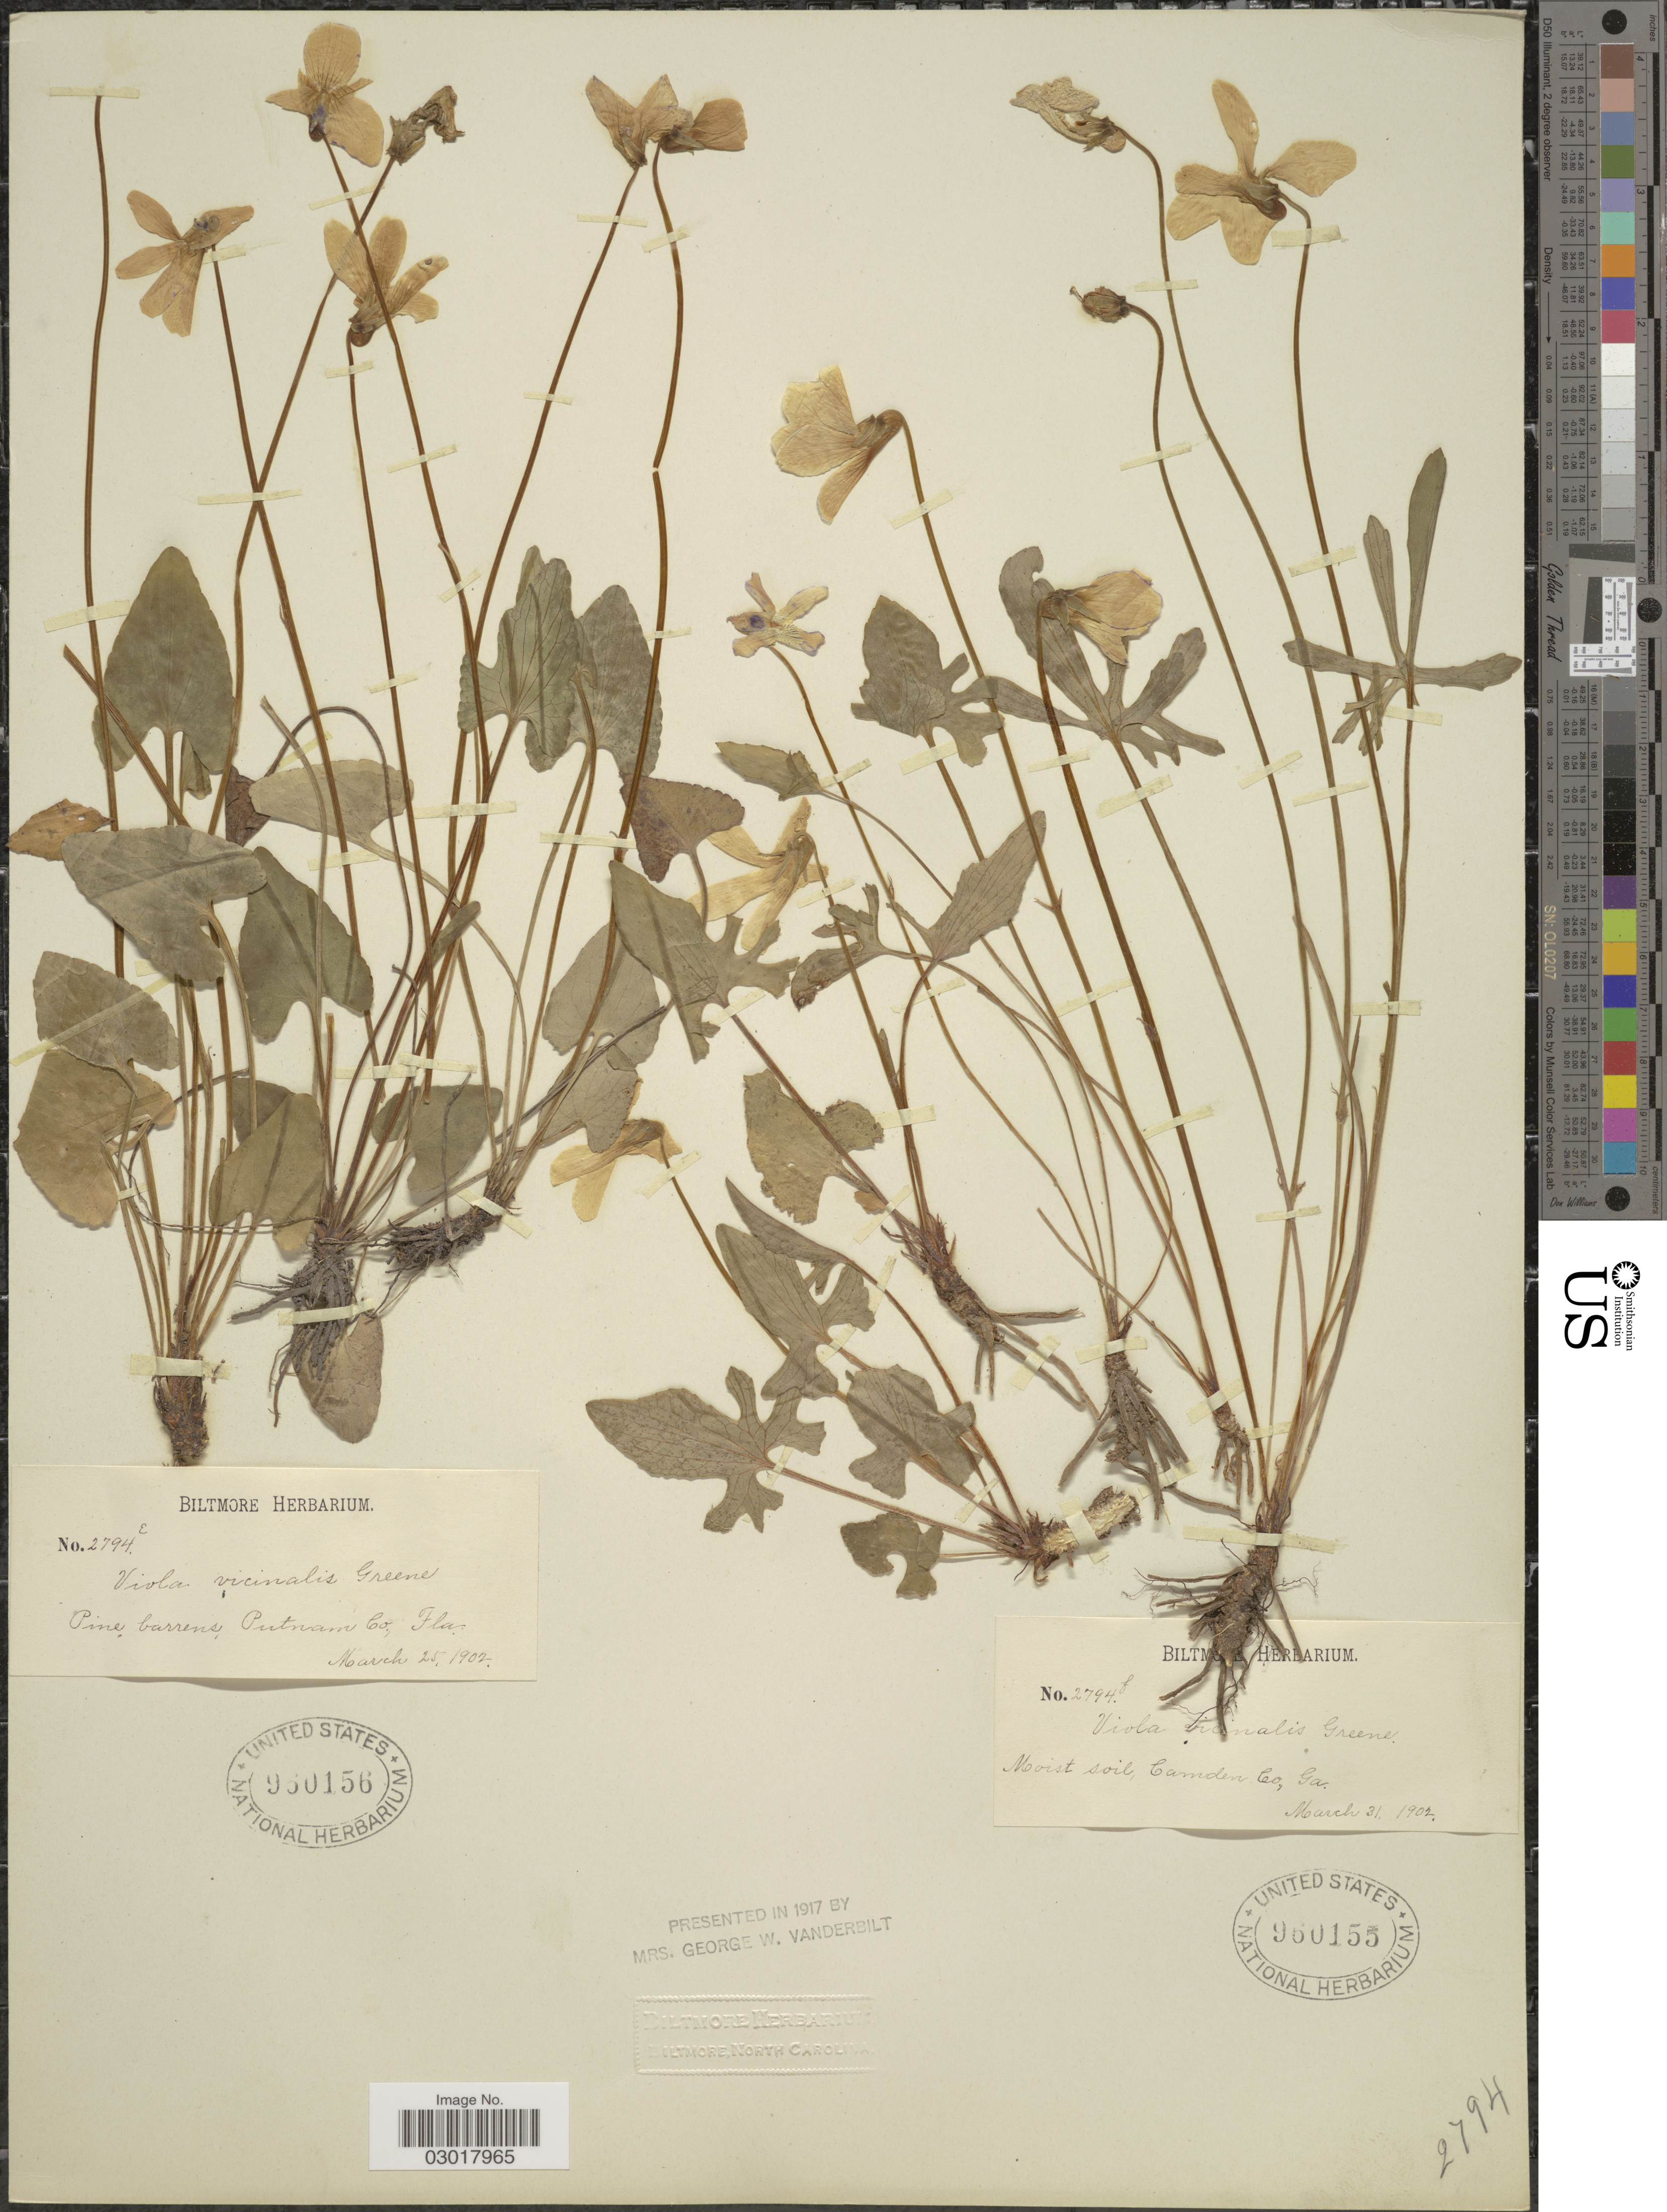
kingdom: Plantae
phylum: Tracheophyta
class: Magnoliopsida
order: Malpighiales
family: Violaceae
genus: Viola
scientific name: Viola vicinalis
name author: Greene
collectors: ex herb. Biltmore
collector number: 2794e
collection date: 1902-03-25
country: United States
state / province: Florida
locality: Pine barrens, Putnam Co.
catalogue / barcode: US 960156